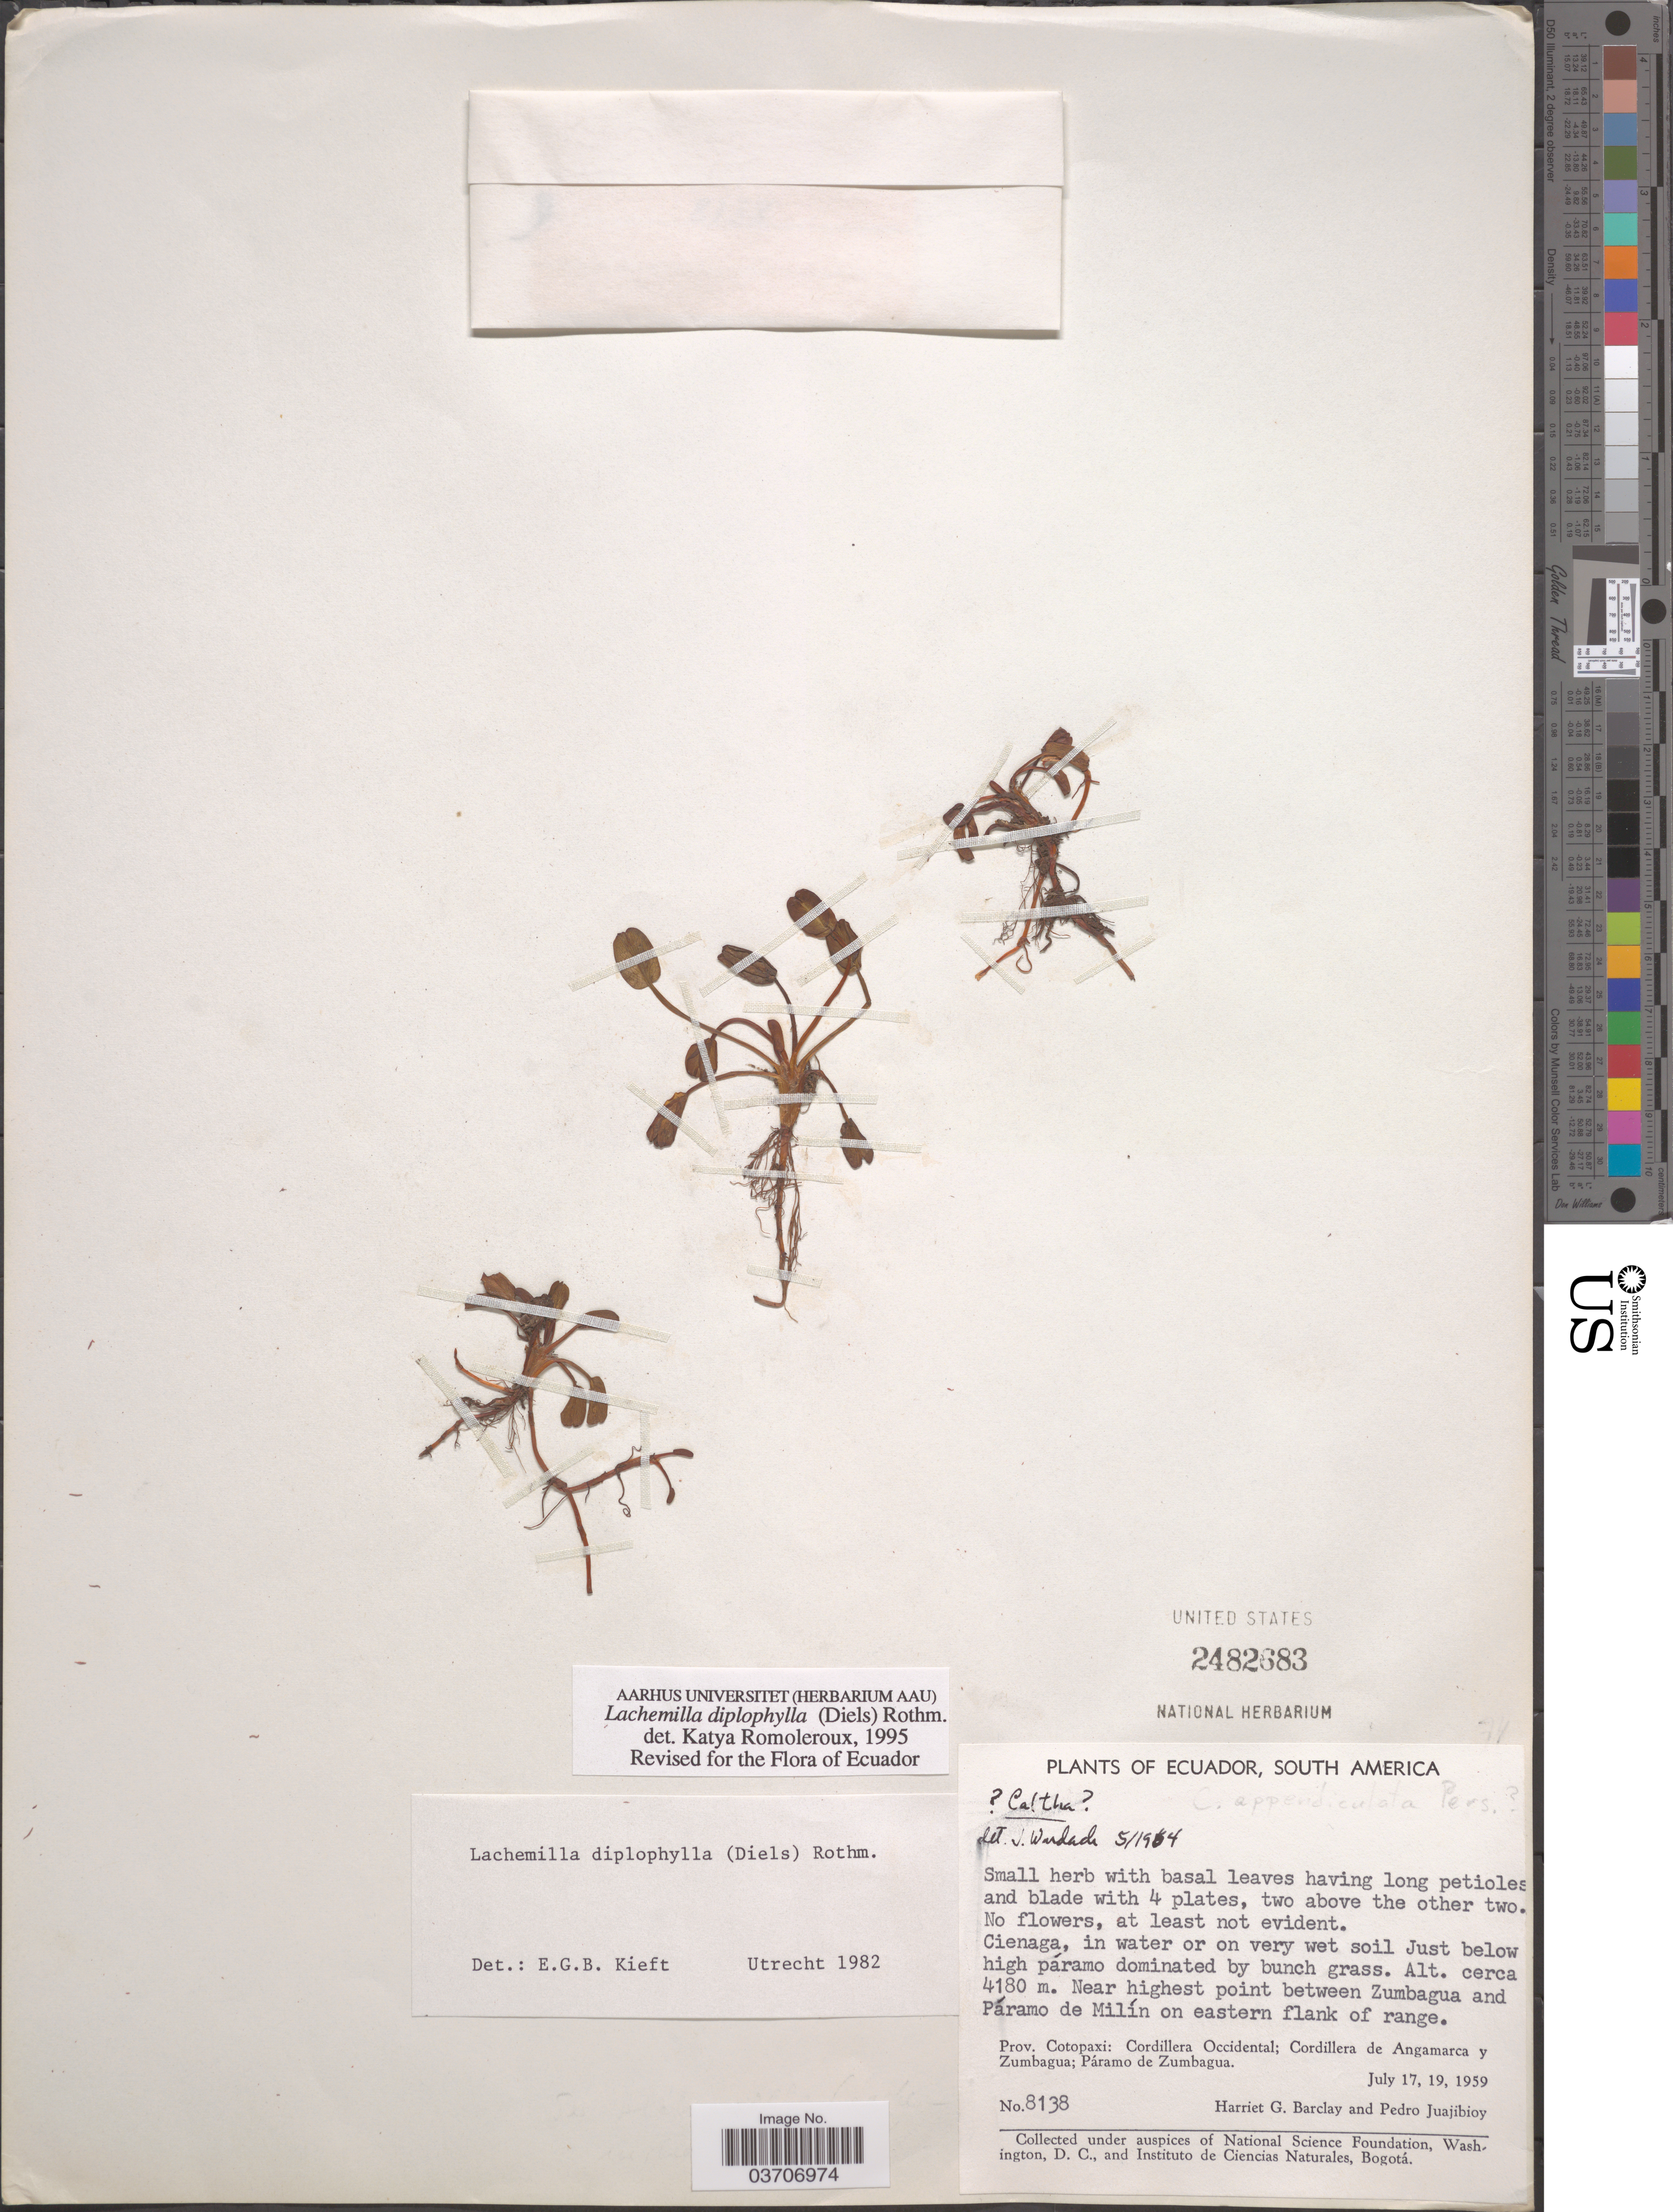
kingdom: Plantae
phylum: Tracheophyta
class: Magnoliopsida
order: Rosales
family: Rosaceae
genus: Lachemilla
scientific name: Lachemilla diplophylla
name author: Diels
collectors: H. G. Barclay & P. Juajibioy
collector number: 8138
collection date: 1959-07-17/1959-07-19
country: Ecuador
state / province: Cotopaxi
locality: Near highest point between Zumbagua and Páramo de Milín on eastern flank of range. Cordillera Occidental; Cordillera de Angamarca y Zumbagua; Páramo de Zumbagua.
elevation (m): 4180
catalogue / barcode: US 2482683